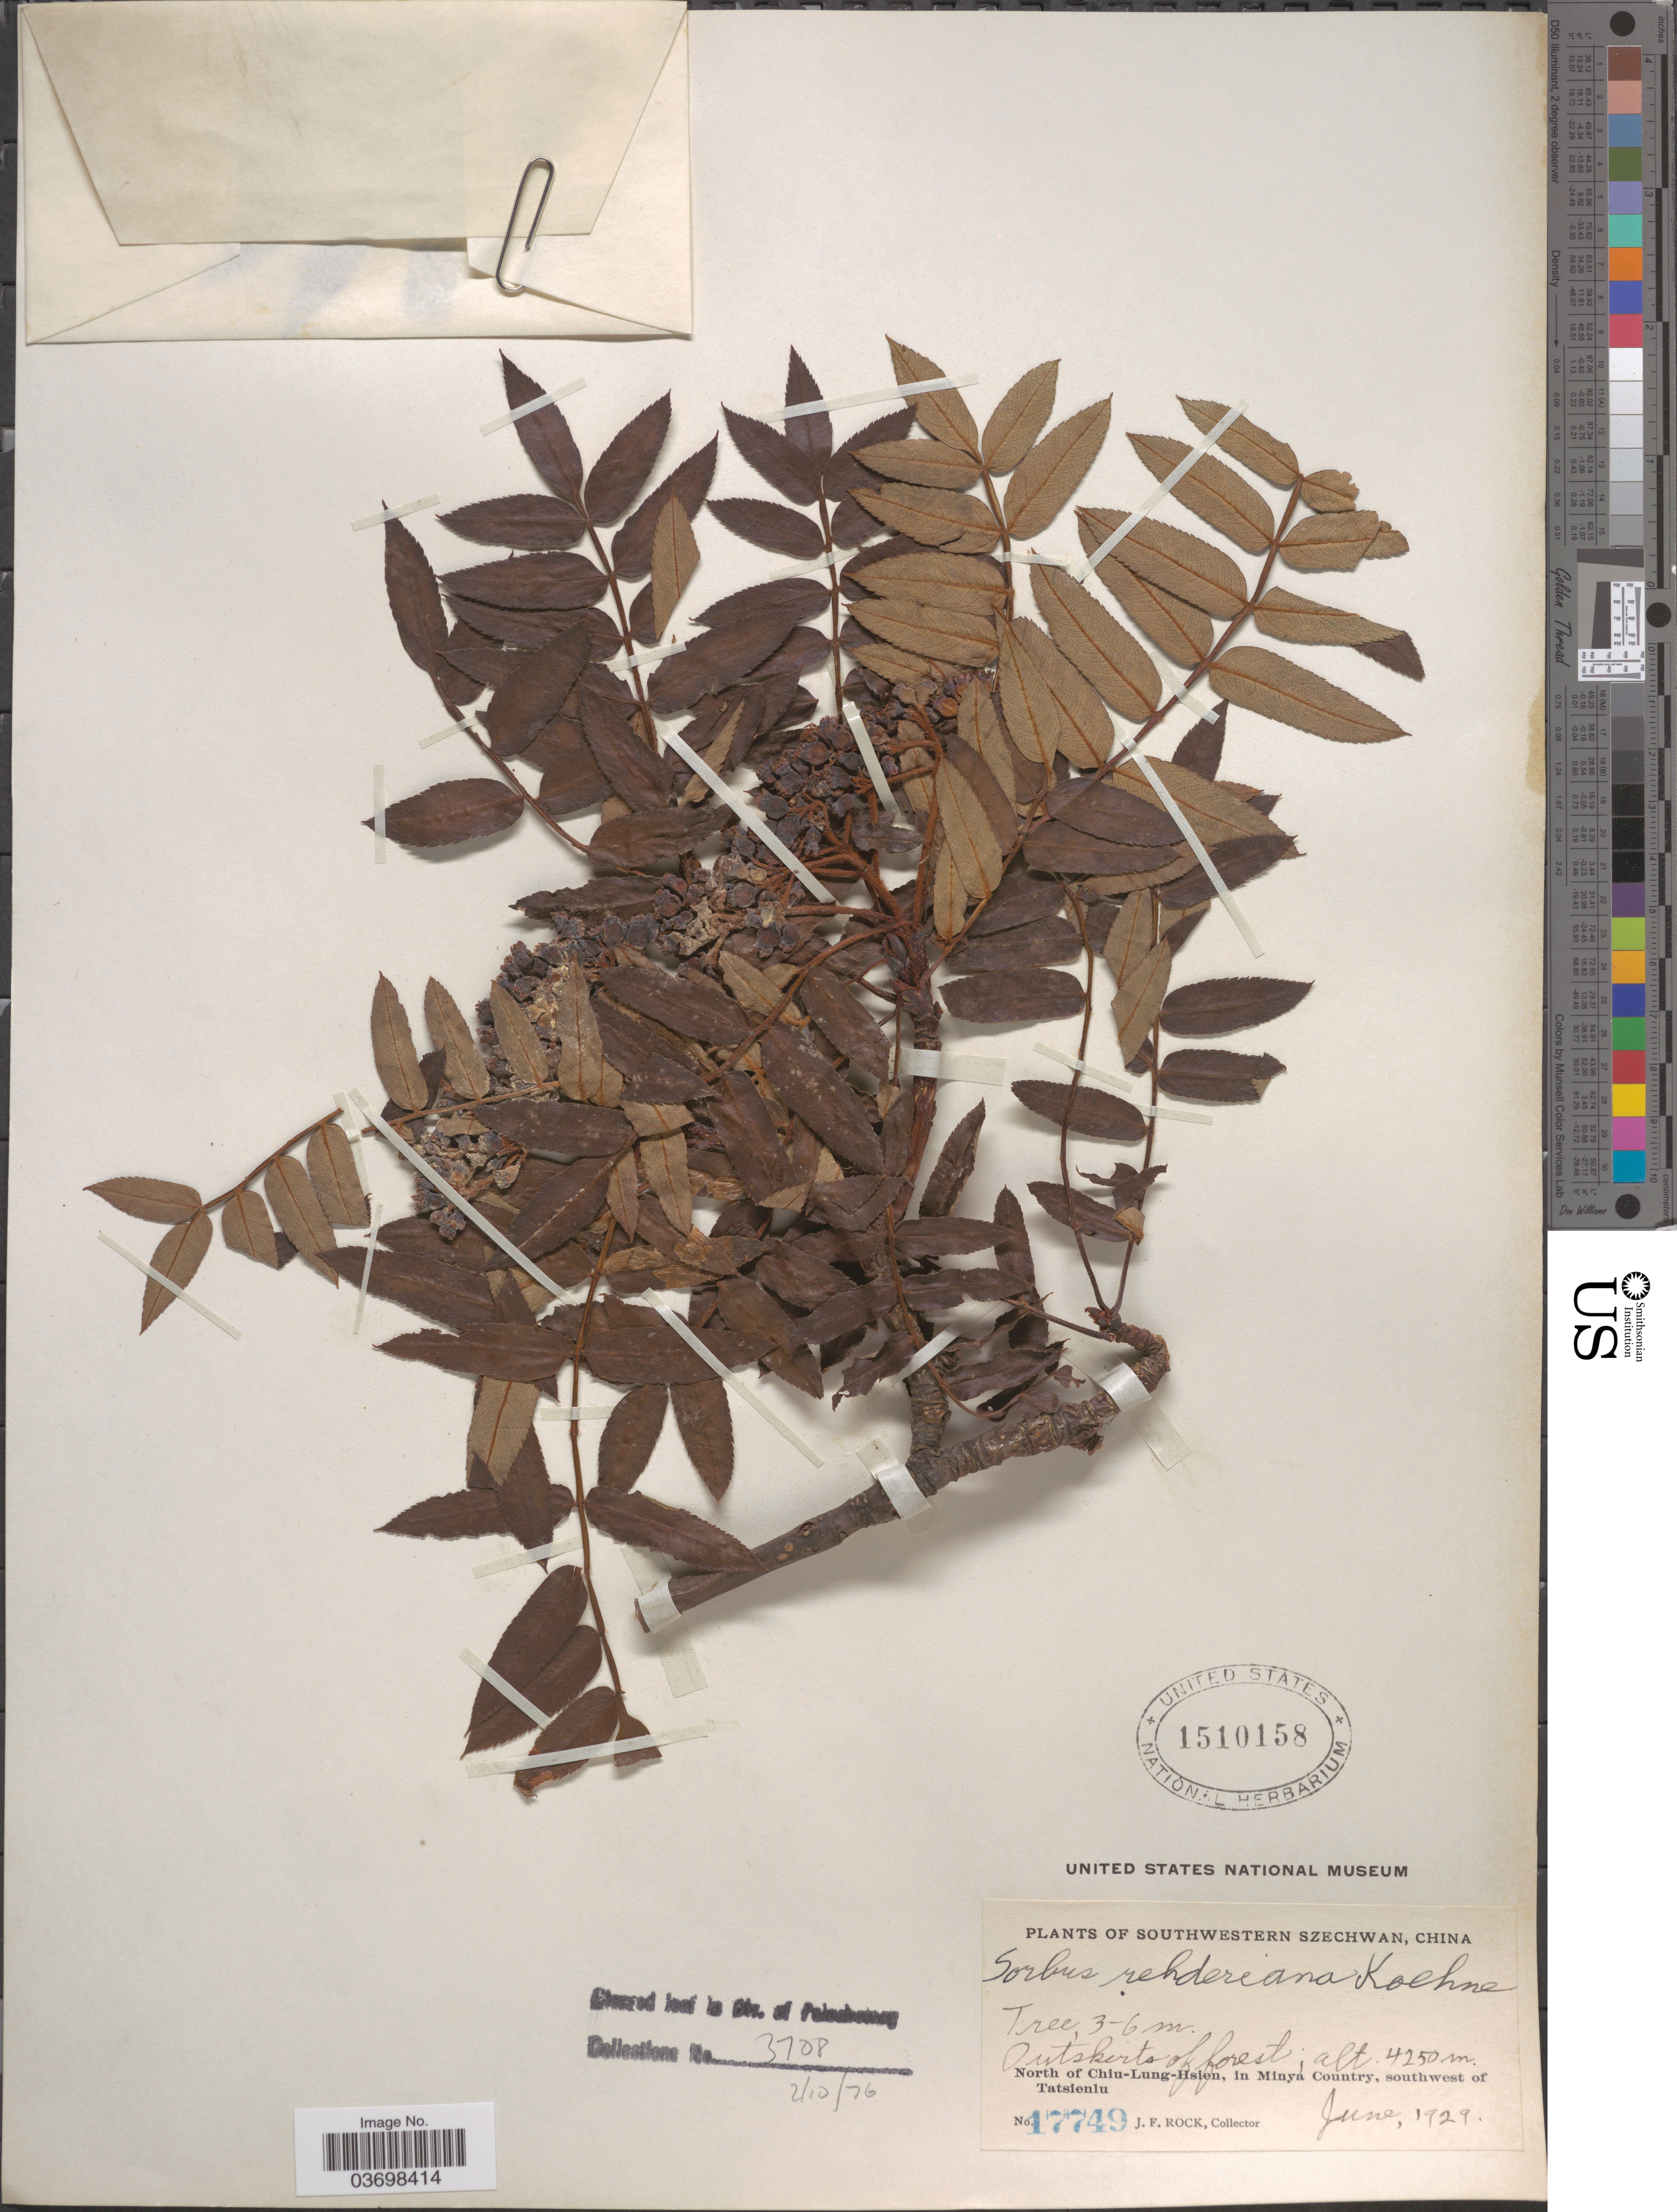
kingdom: Plantae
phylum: Tracheophyta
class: Magnoliopsida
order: Rosales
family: Rosaceae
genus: Sorbus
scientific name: Sorbus rehderiana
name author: Koehne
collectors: J. Rock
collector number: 17749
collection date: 1929-06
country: China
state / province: Sichuan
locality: Southwestern Szechwan. Outskirts of forest. North of Chiu-Lung-Hsien, in Minya Country, southwest of Tatsienlu.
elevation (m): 4250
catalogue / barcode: US 1510158